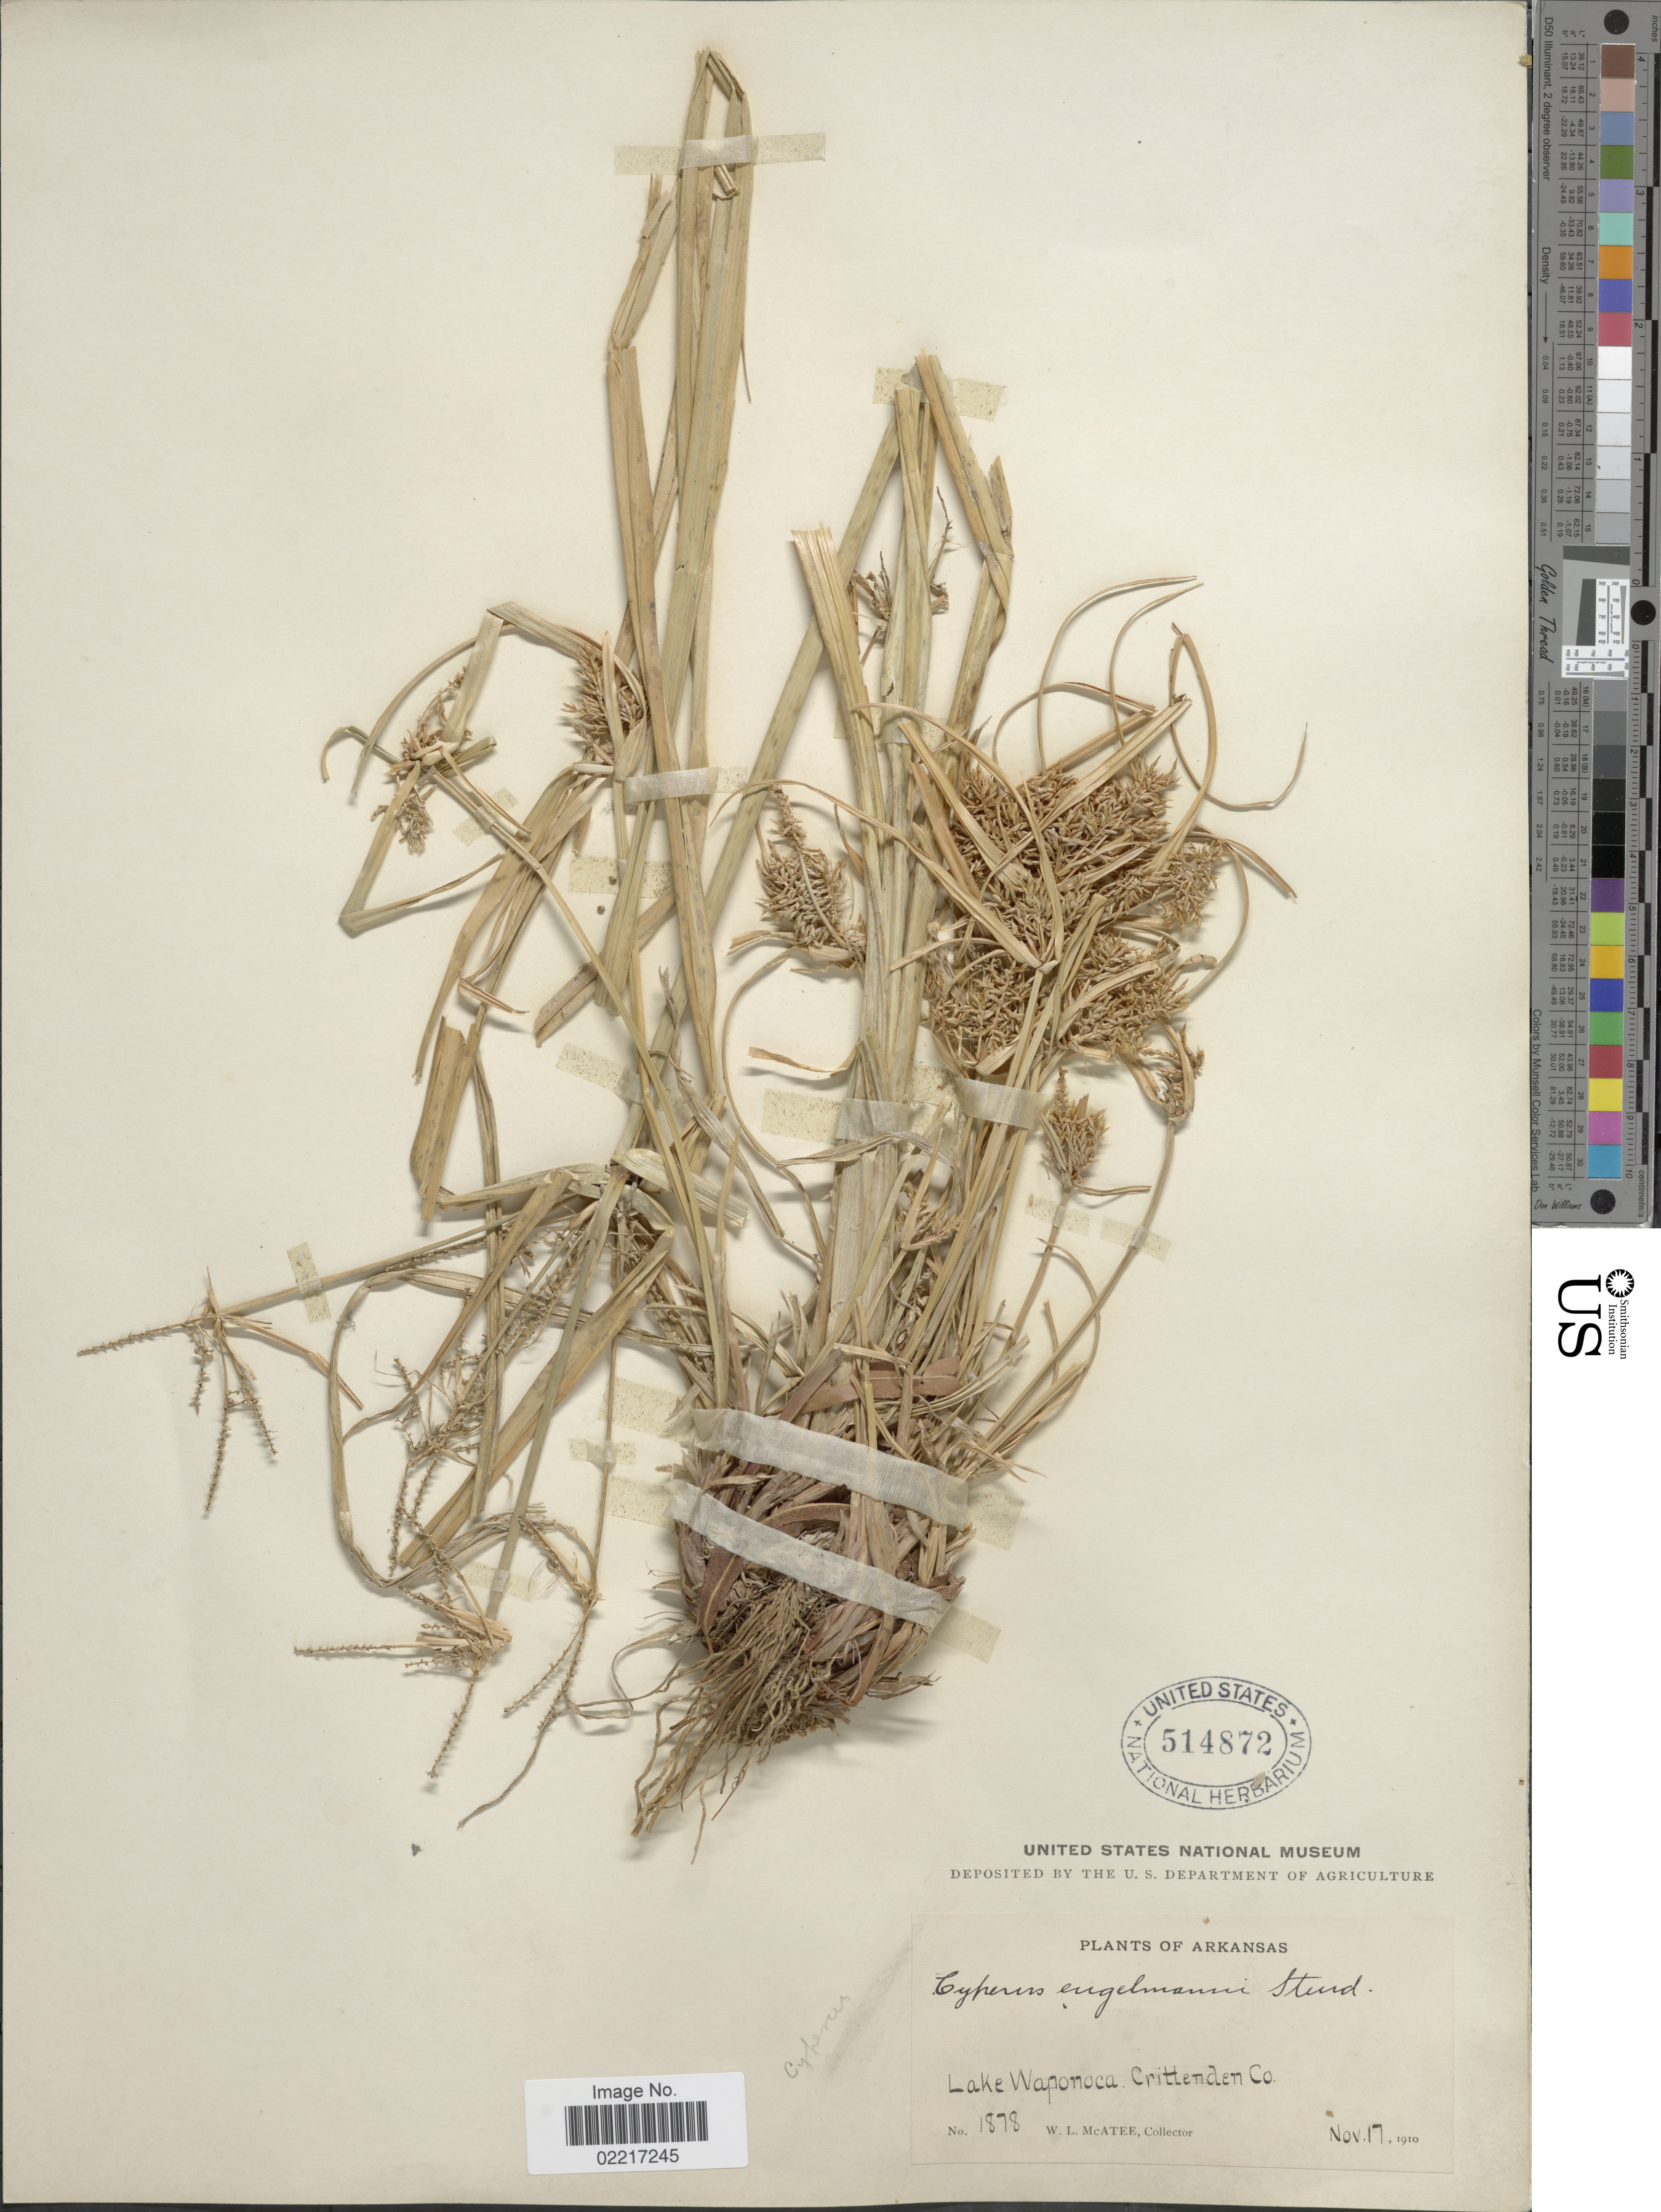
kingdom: Plantae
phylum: Tracheophyta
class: Liliopsida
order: Poales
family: Cyperaceae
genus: Cyperus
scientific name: Cyperus odoratus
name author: L.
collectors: W. McAtee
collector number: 1878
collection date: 1910-11-17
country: United States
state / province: Arkansas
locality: Lake Waponoca, Crittenden Co.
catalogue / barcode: US 514872